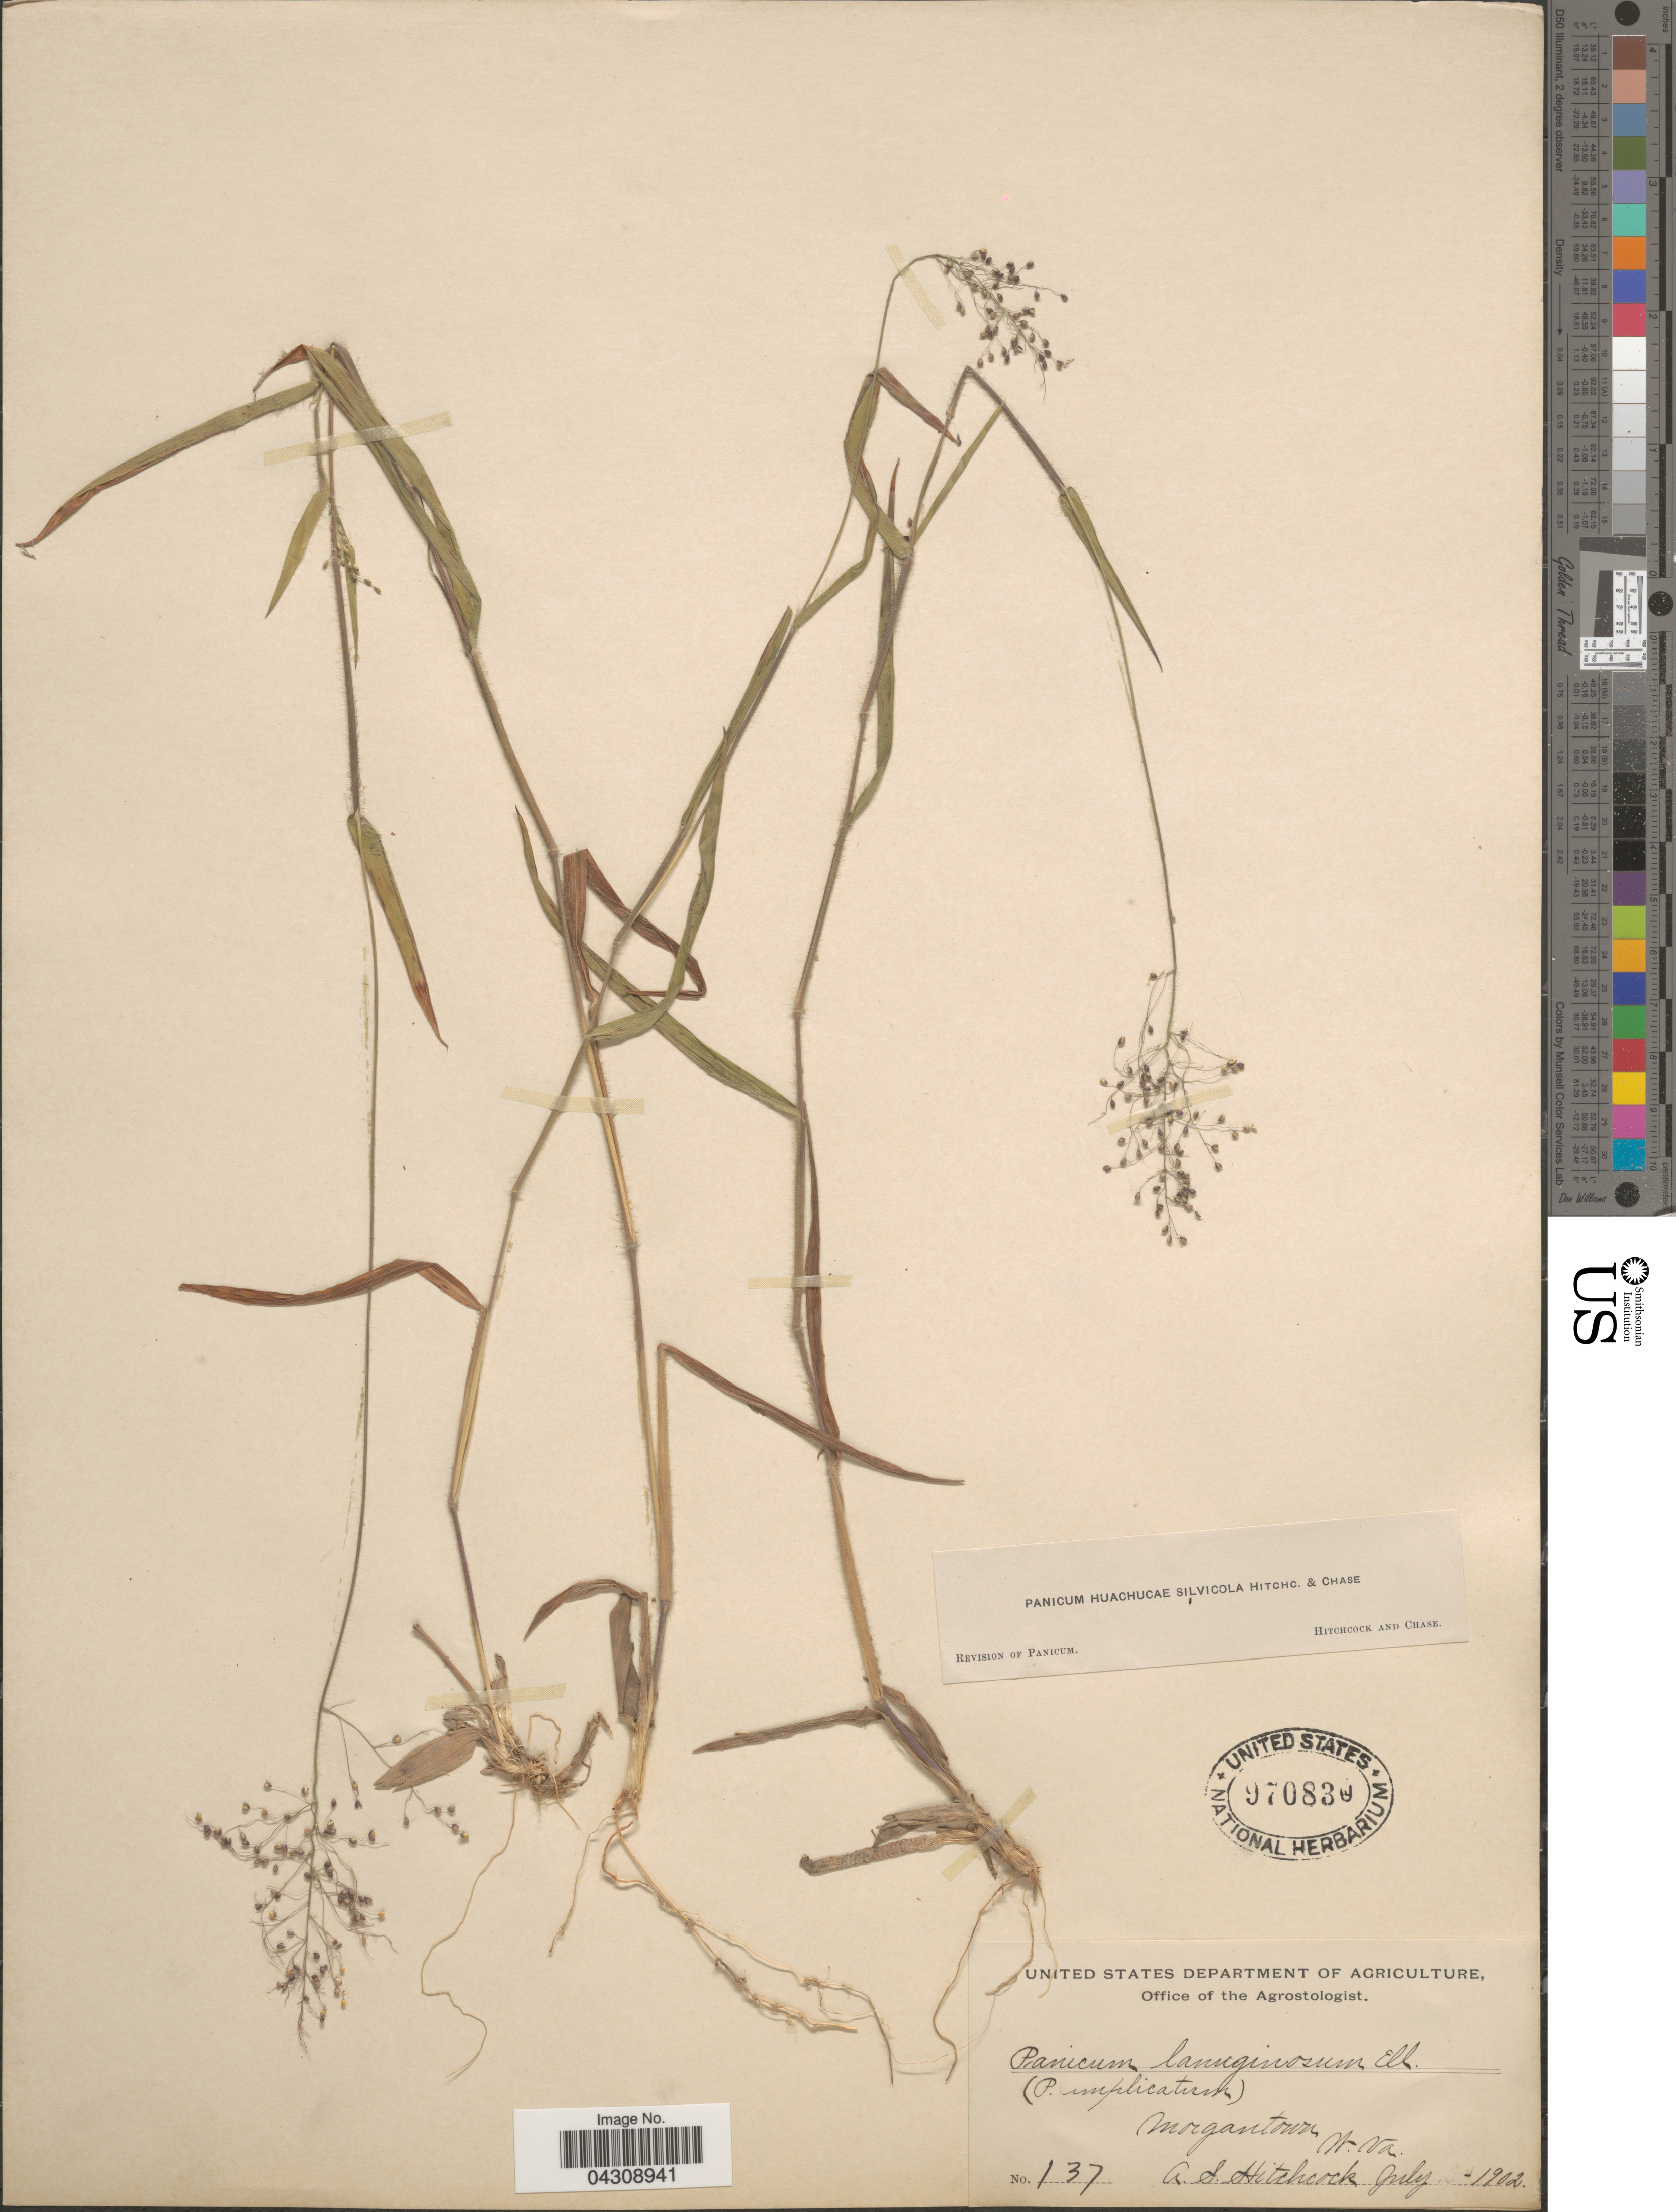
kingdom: Plantae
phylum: Tracheophyta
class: Liliopsida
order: Poales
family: Poaceae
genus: Dichanthelium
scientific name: Dichanthelium acuminatum var. acuminatum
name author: (Sw.) Gould & C.A. Clark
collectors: A. S. Hitchcock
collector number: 137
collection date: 1902-07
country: United States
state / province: West Virginia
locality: Morgantown.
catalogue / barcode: US 970830